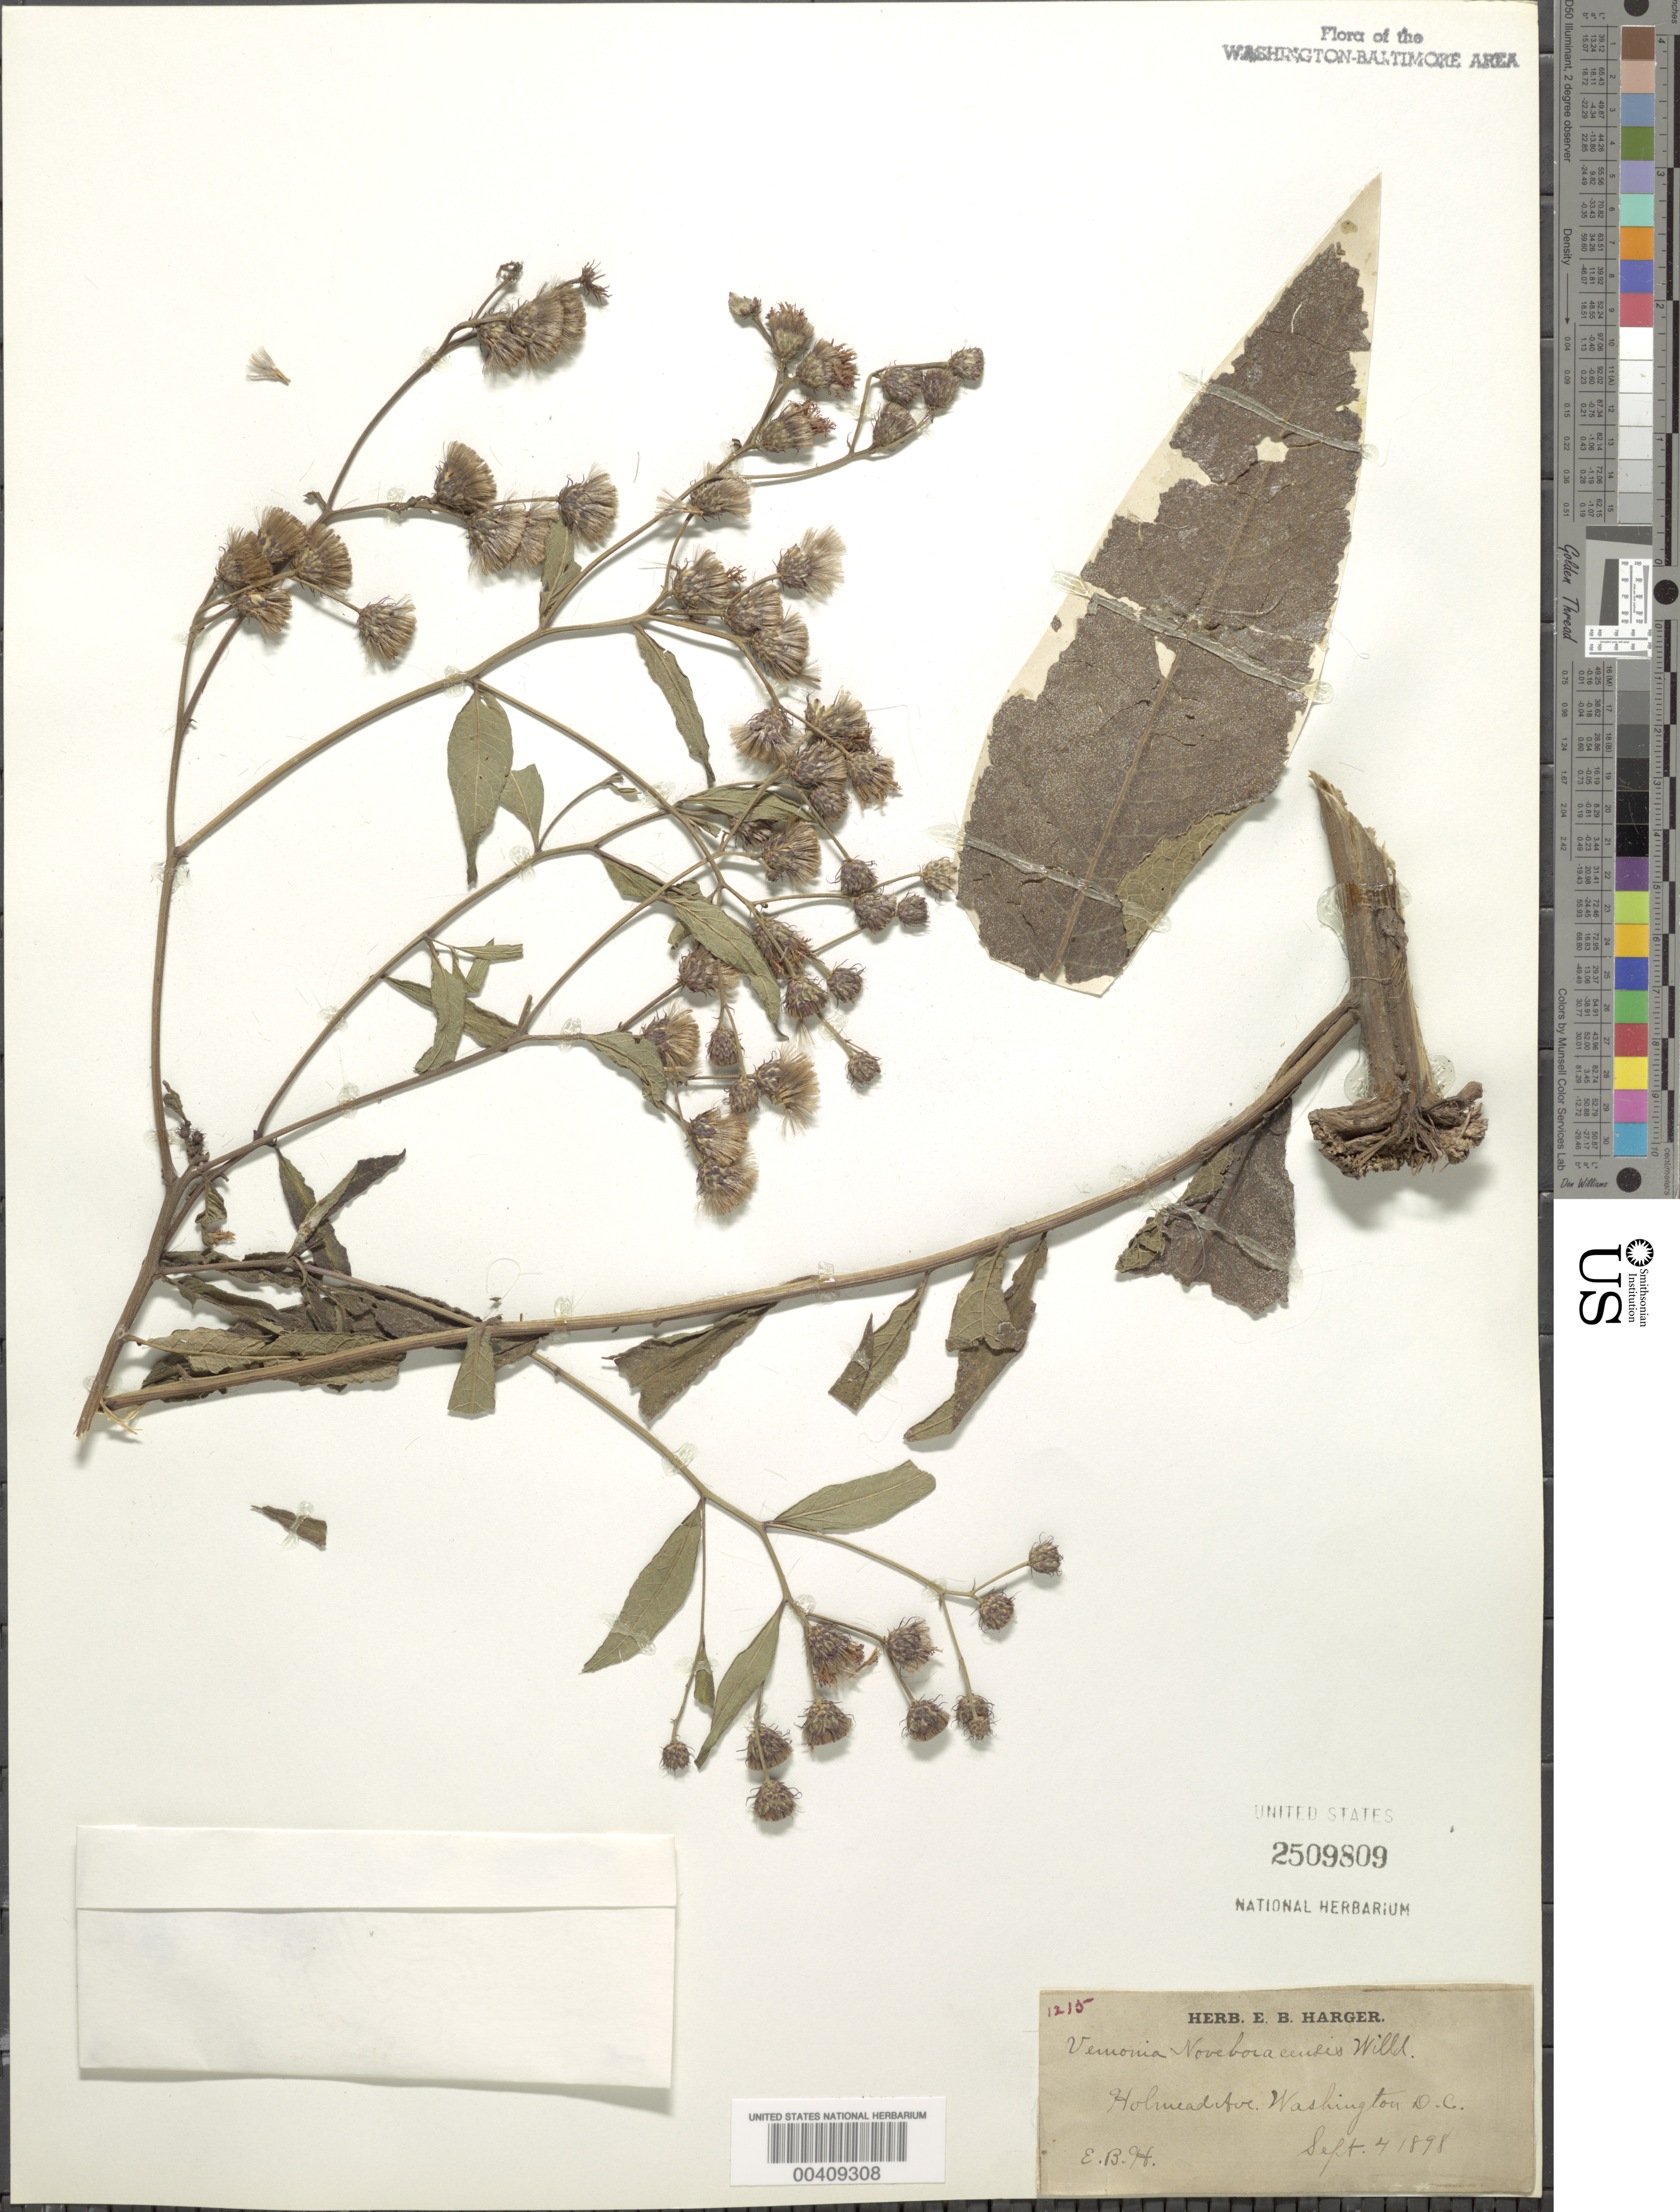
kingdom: Plantae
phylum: Tracheophyta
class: Magnoliopsida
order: Asterales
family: Asteraceae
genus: Vernonia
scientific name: Vernonia noveboracensis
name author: (L.) Michx.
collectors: E. B. Harger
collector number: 1215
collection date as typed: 04 Sep 1898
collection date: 1898-09-04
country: United States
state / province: District of Columbia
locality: Holmead Ave. Rock Creek Park & vicinity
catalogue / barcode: US 2509809